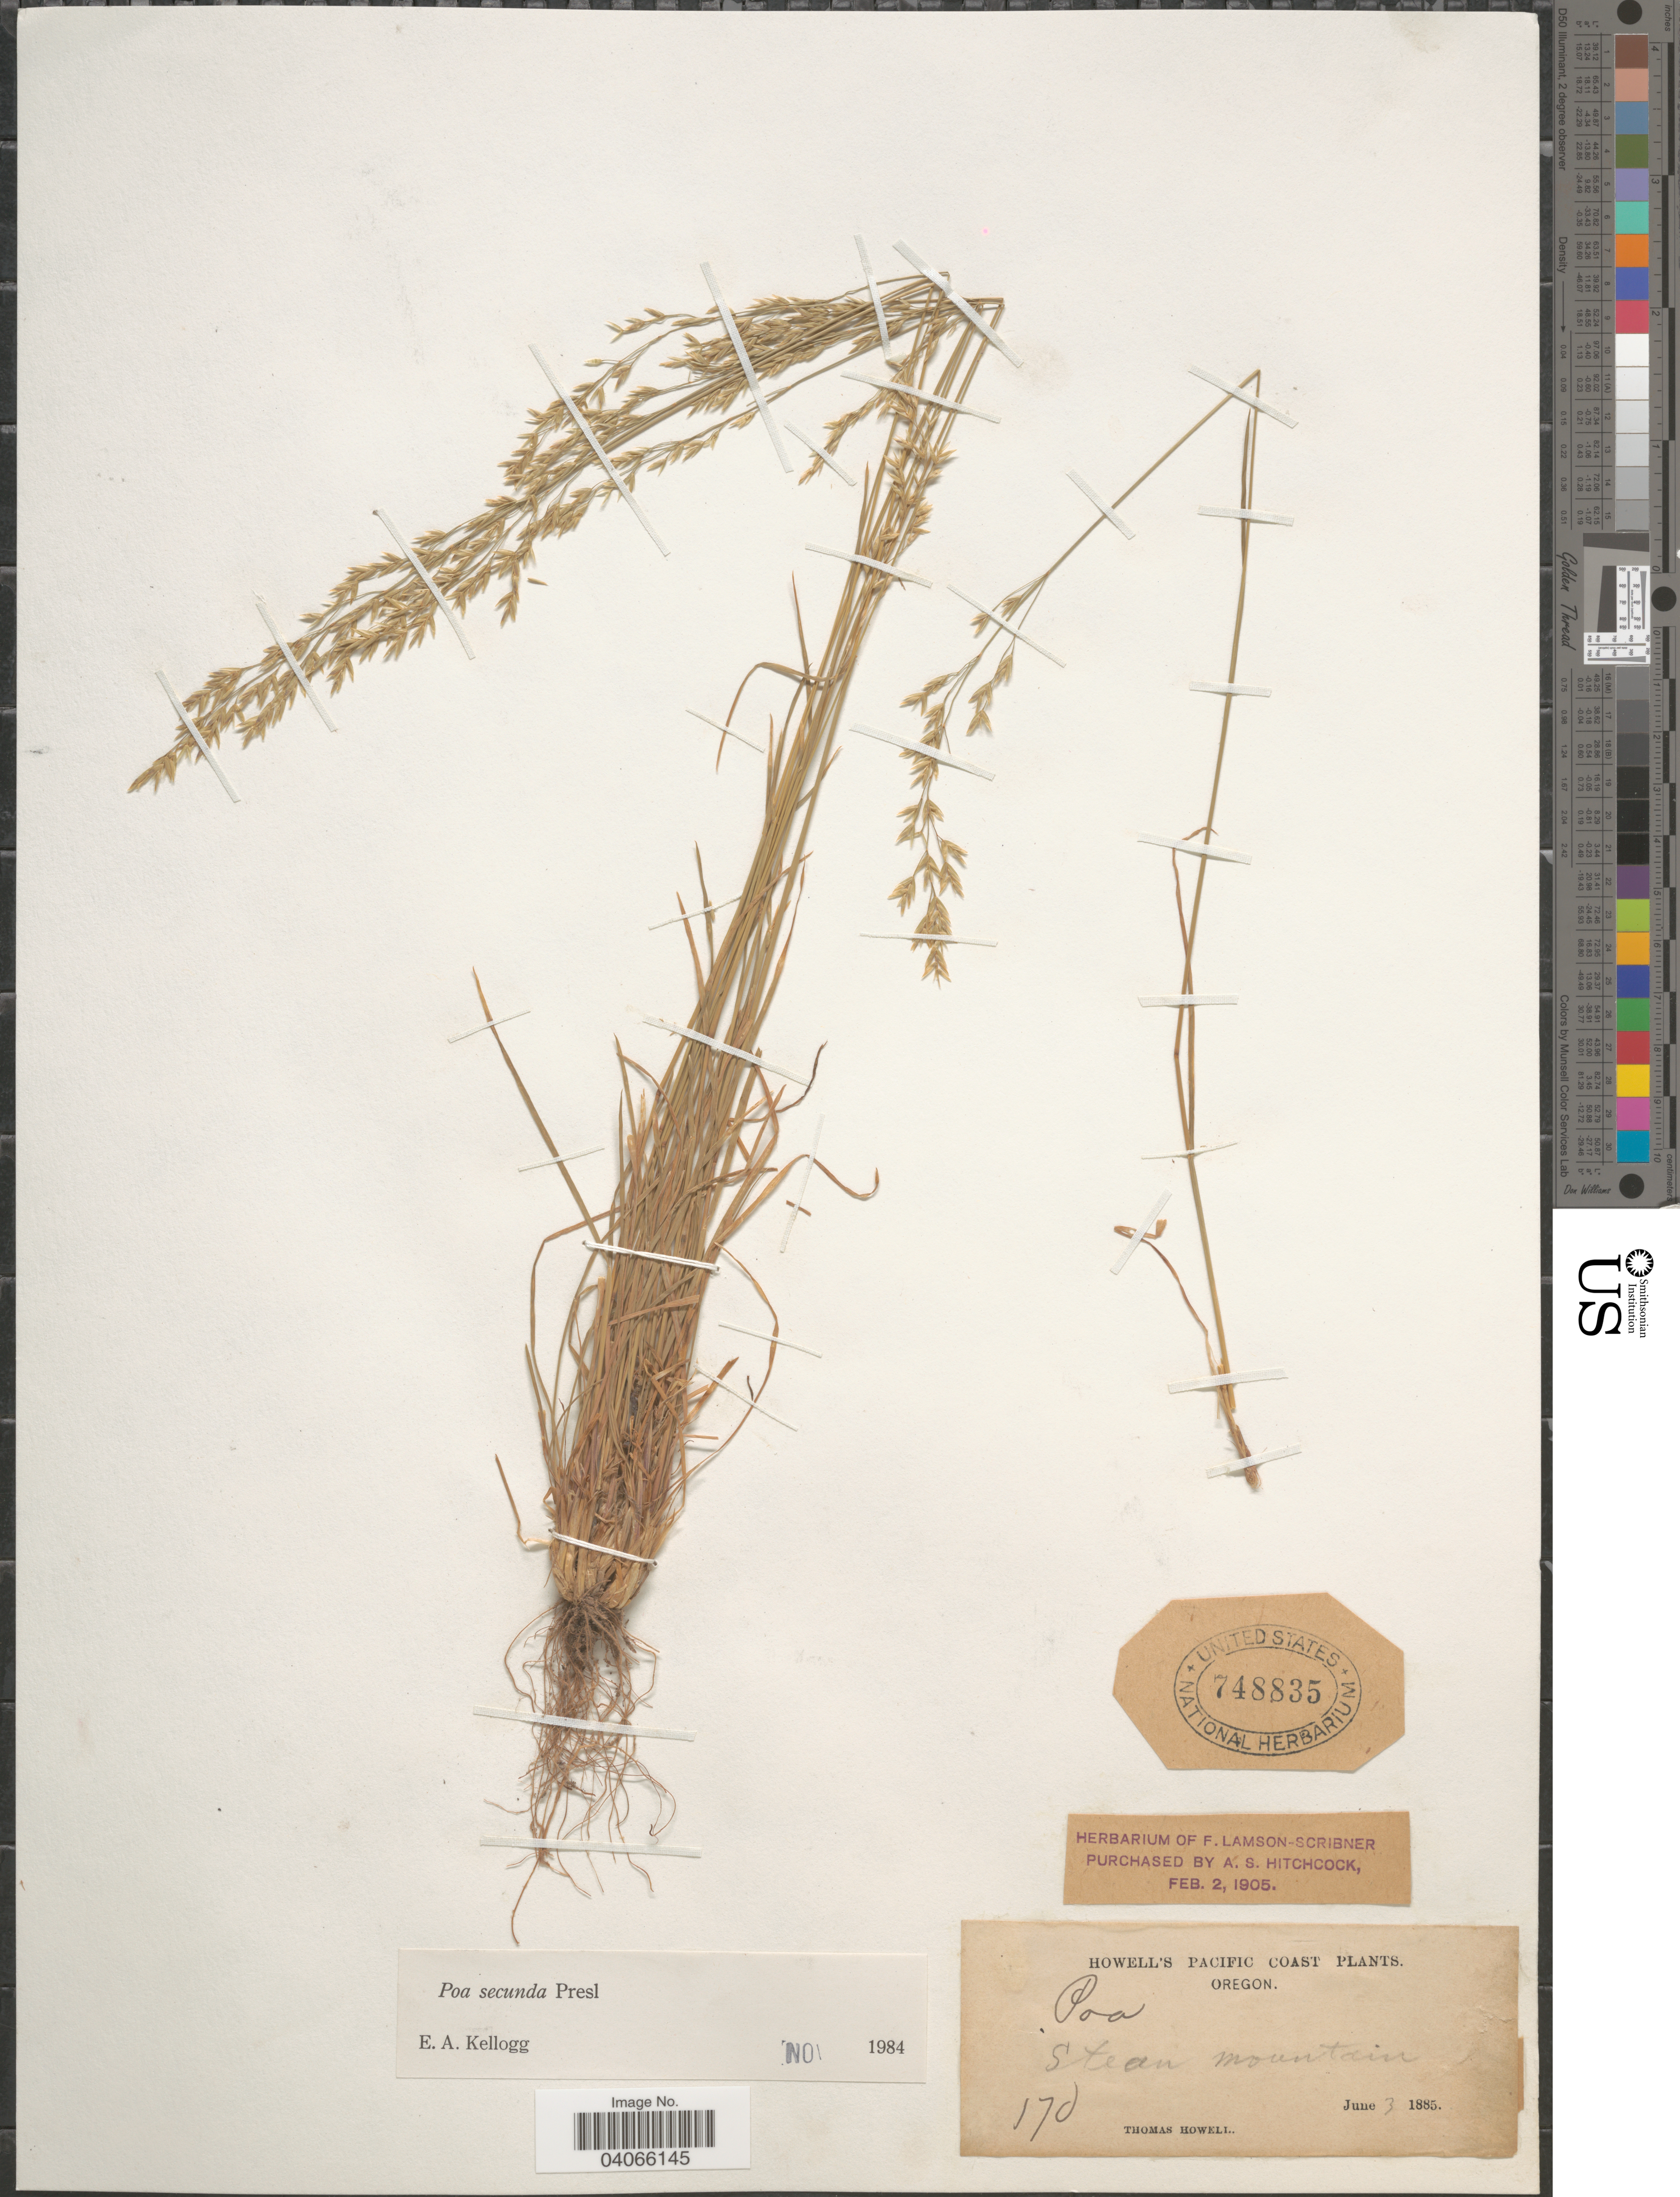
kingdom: Plantae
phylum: Tracheophyta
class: Liliopsida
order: Poales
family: Poaceae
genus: Poa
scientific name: Poa secunda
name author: J. Presl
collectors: T. Howell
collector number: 170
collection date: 1885-06-03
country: United States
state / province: Oregon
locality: Pacific Coast. Steens mountain.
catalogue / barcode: US 748835